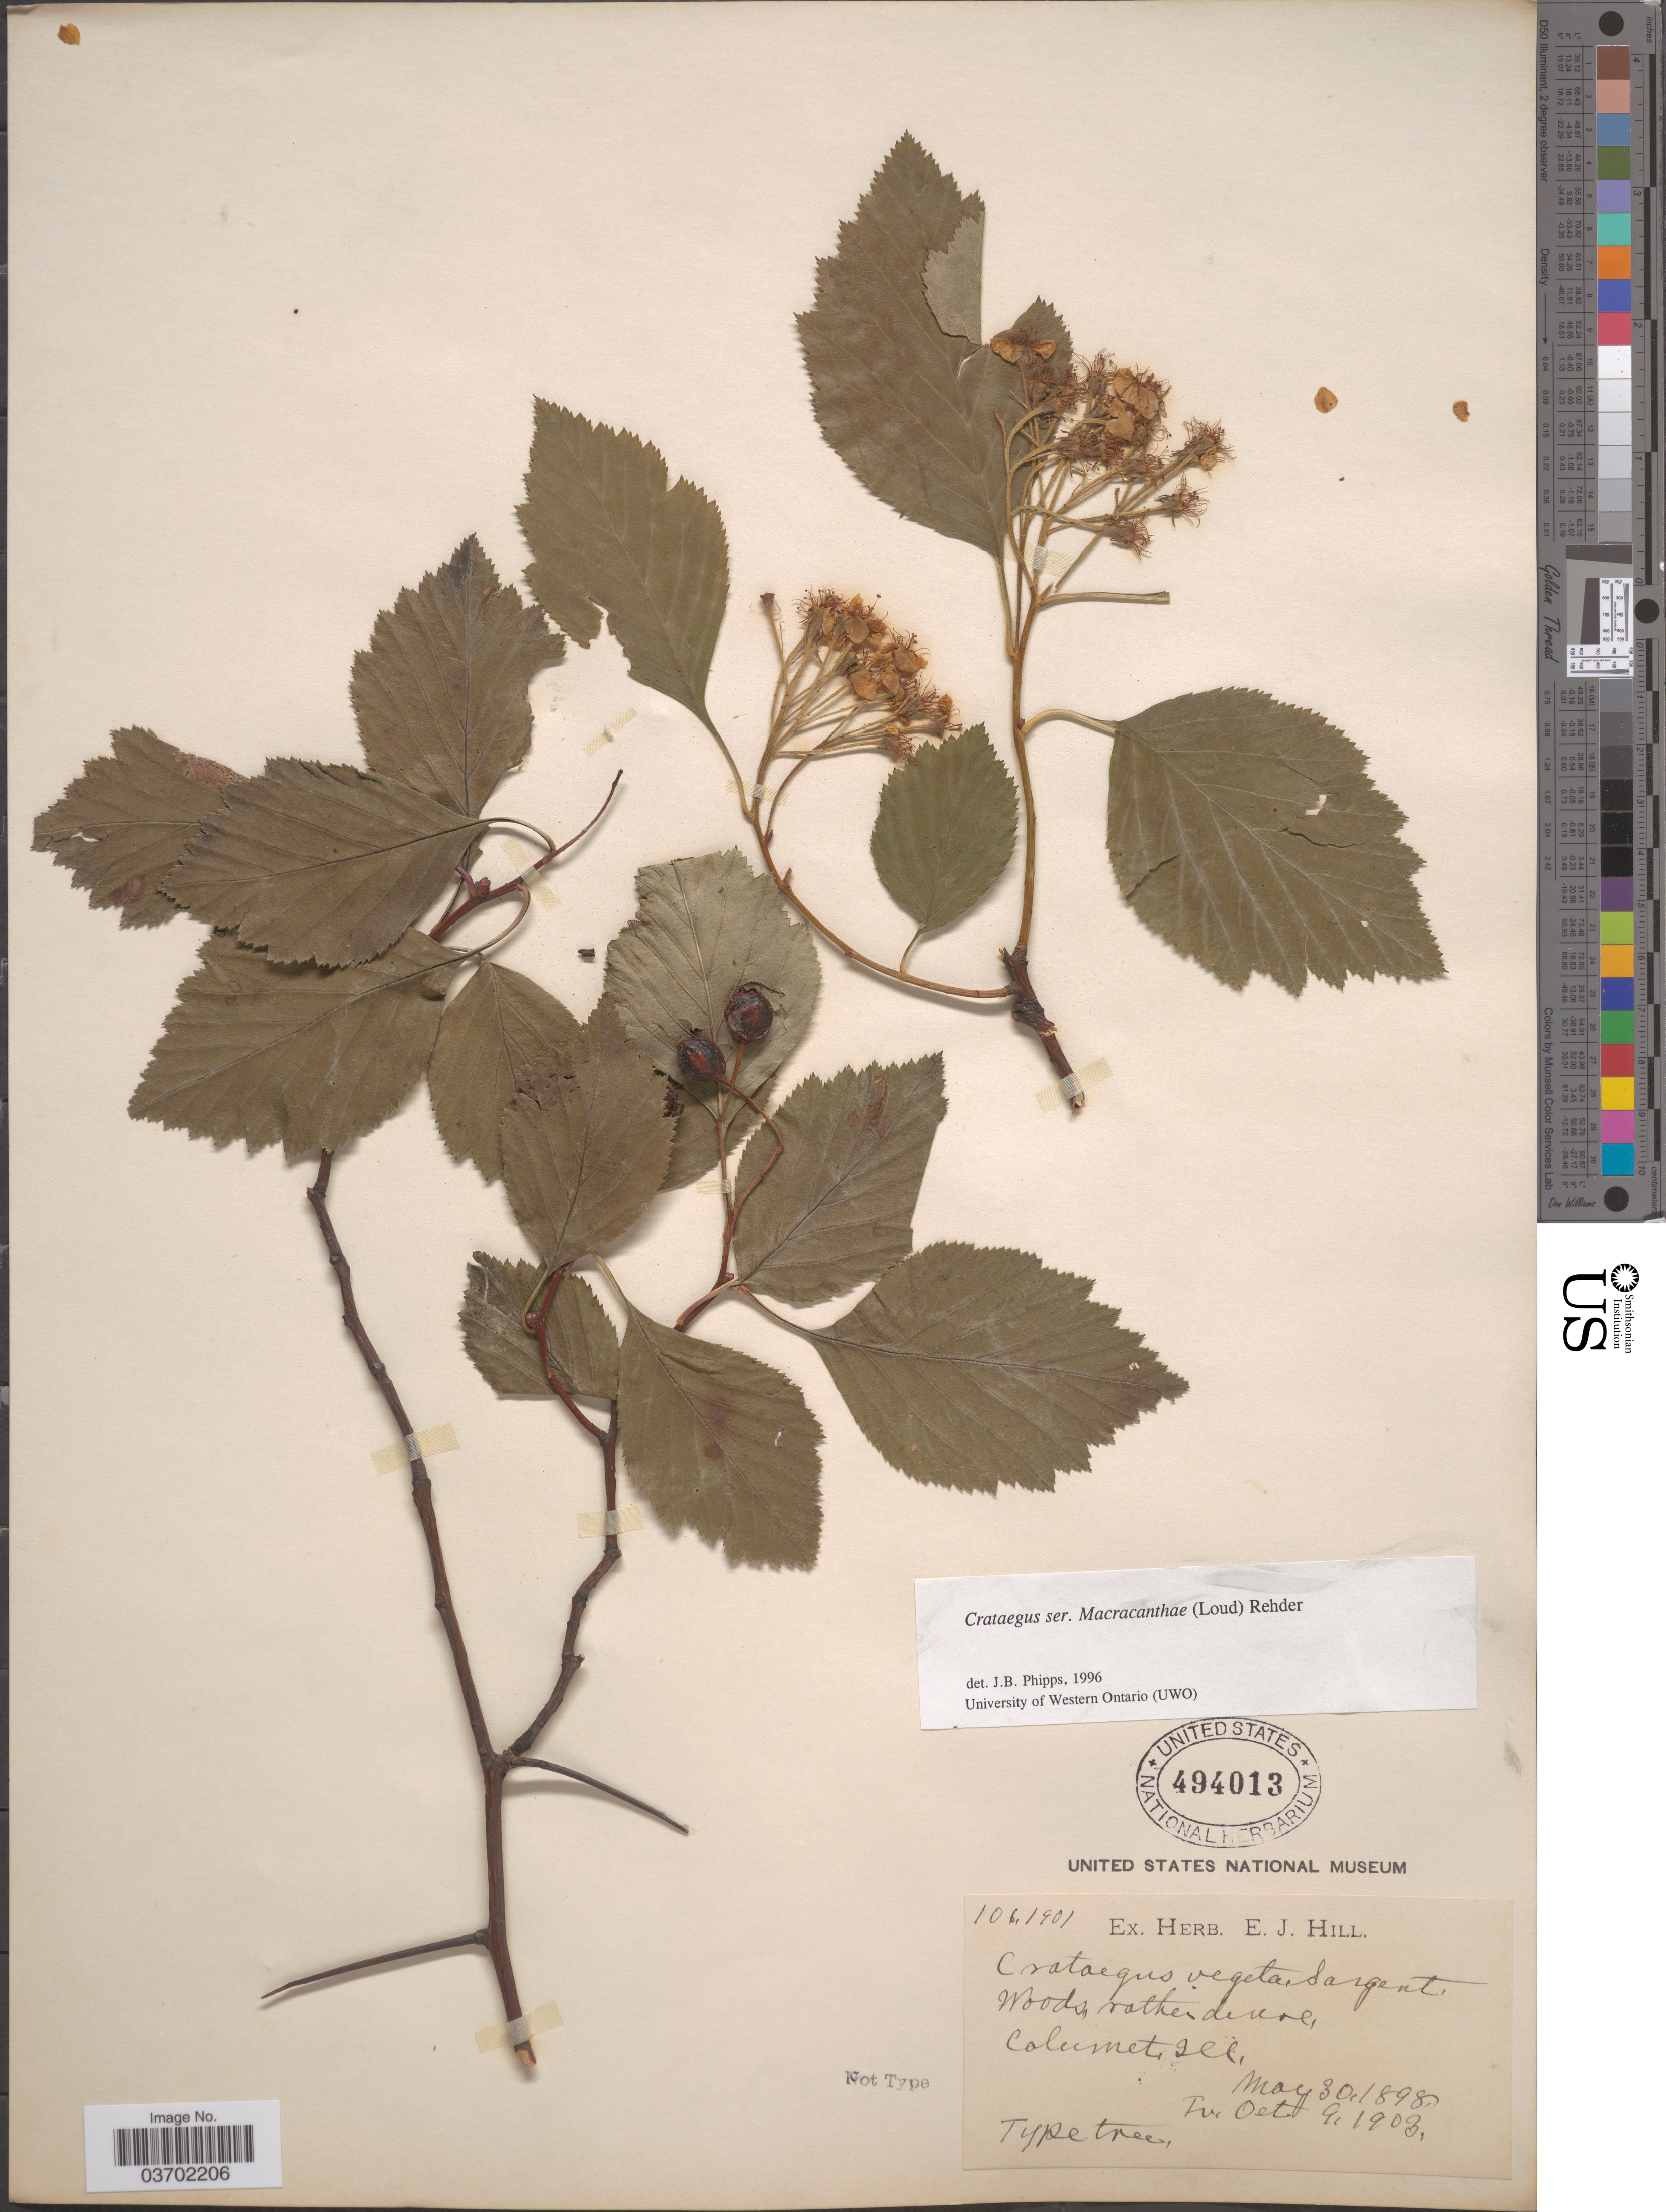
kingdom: Plantae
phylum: Tracheophyta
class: Magnoliopsida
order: Rosales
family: Rosaceae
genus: Crataegus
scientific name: Crataegus vegeta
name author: Sarg.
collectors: Ex herb. E. J. Hill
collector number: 106/1901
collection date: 1898-05-30/1903-10-09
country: United States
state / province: Illinois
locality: Columet.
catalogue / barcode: US 494013